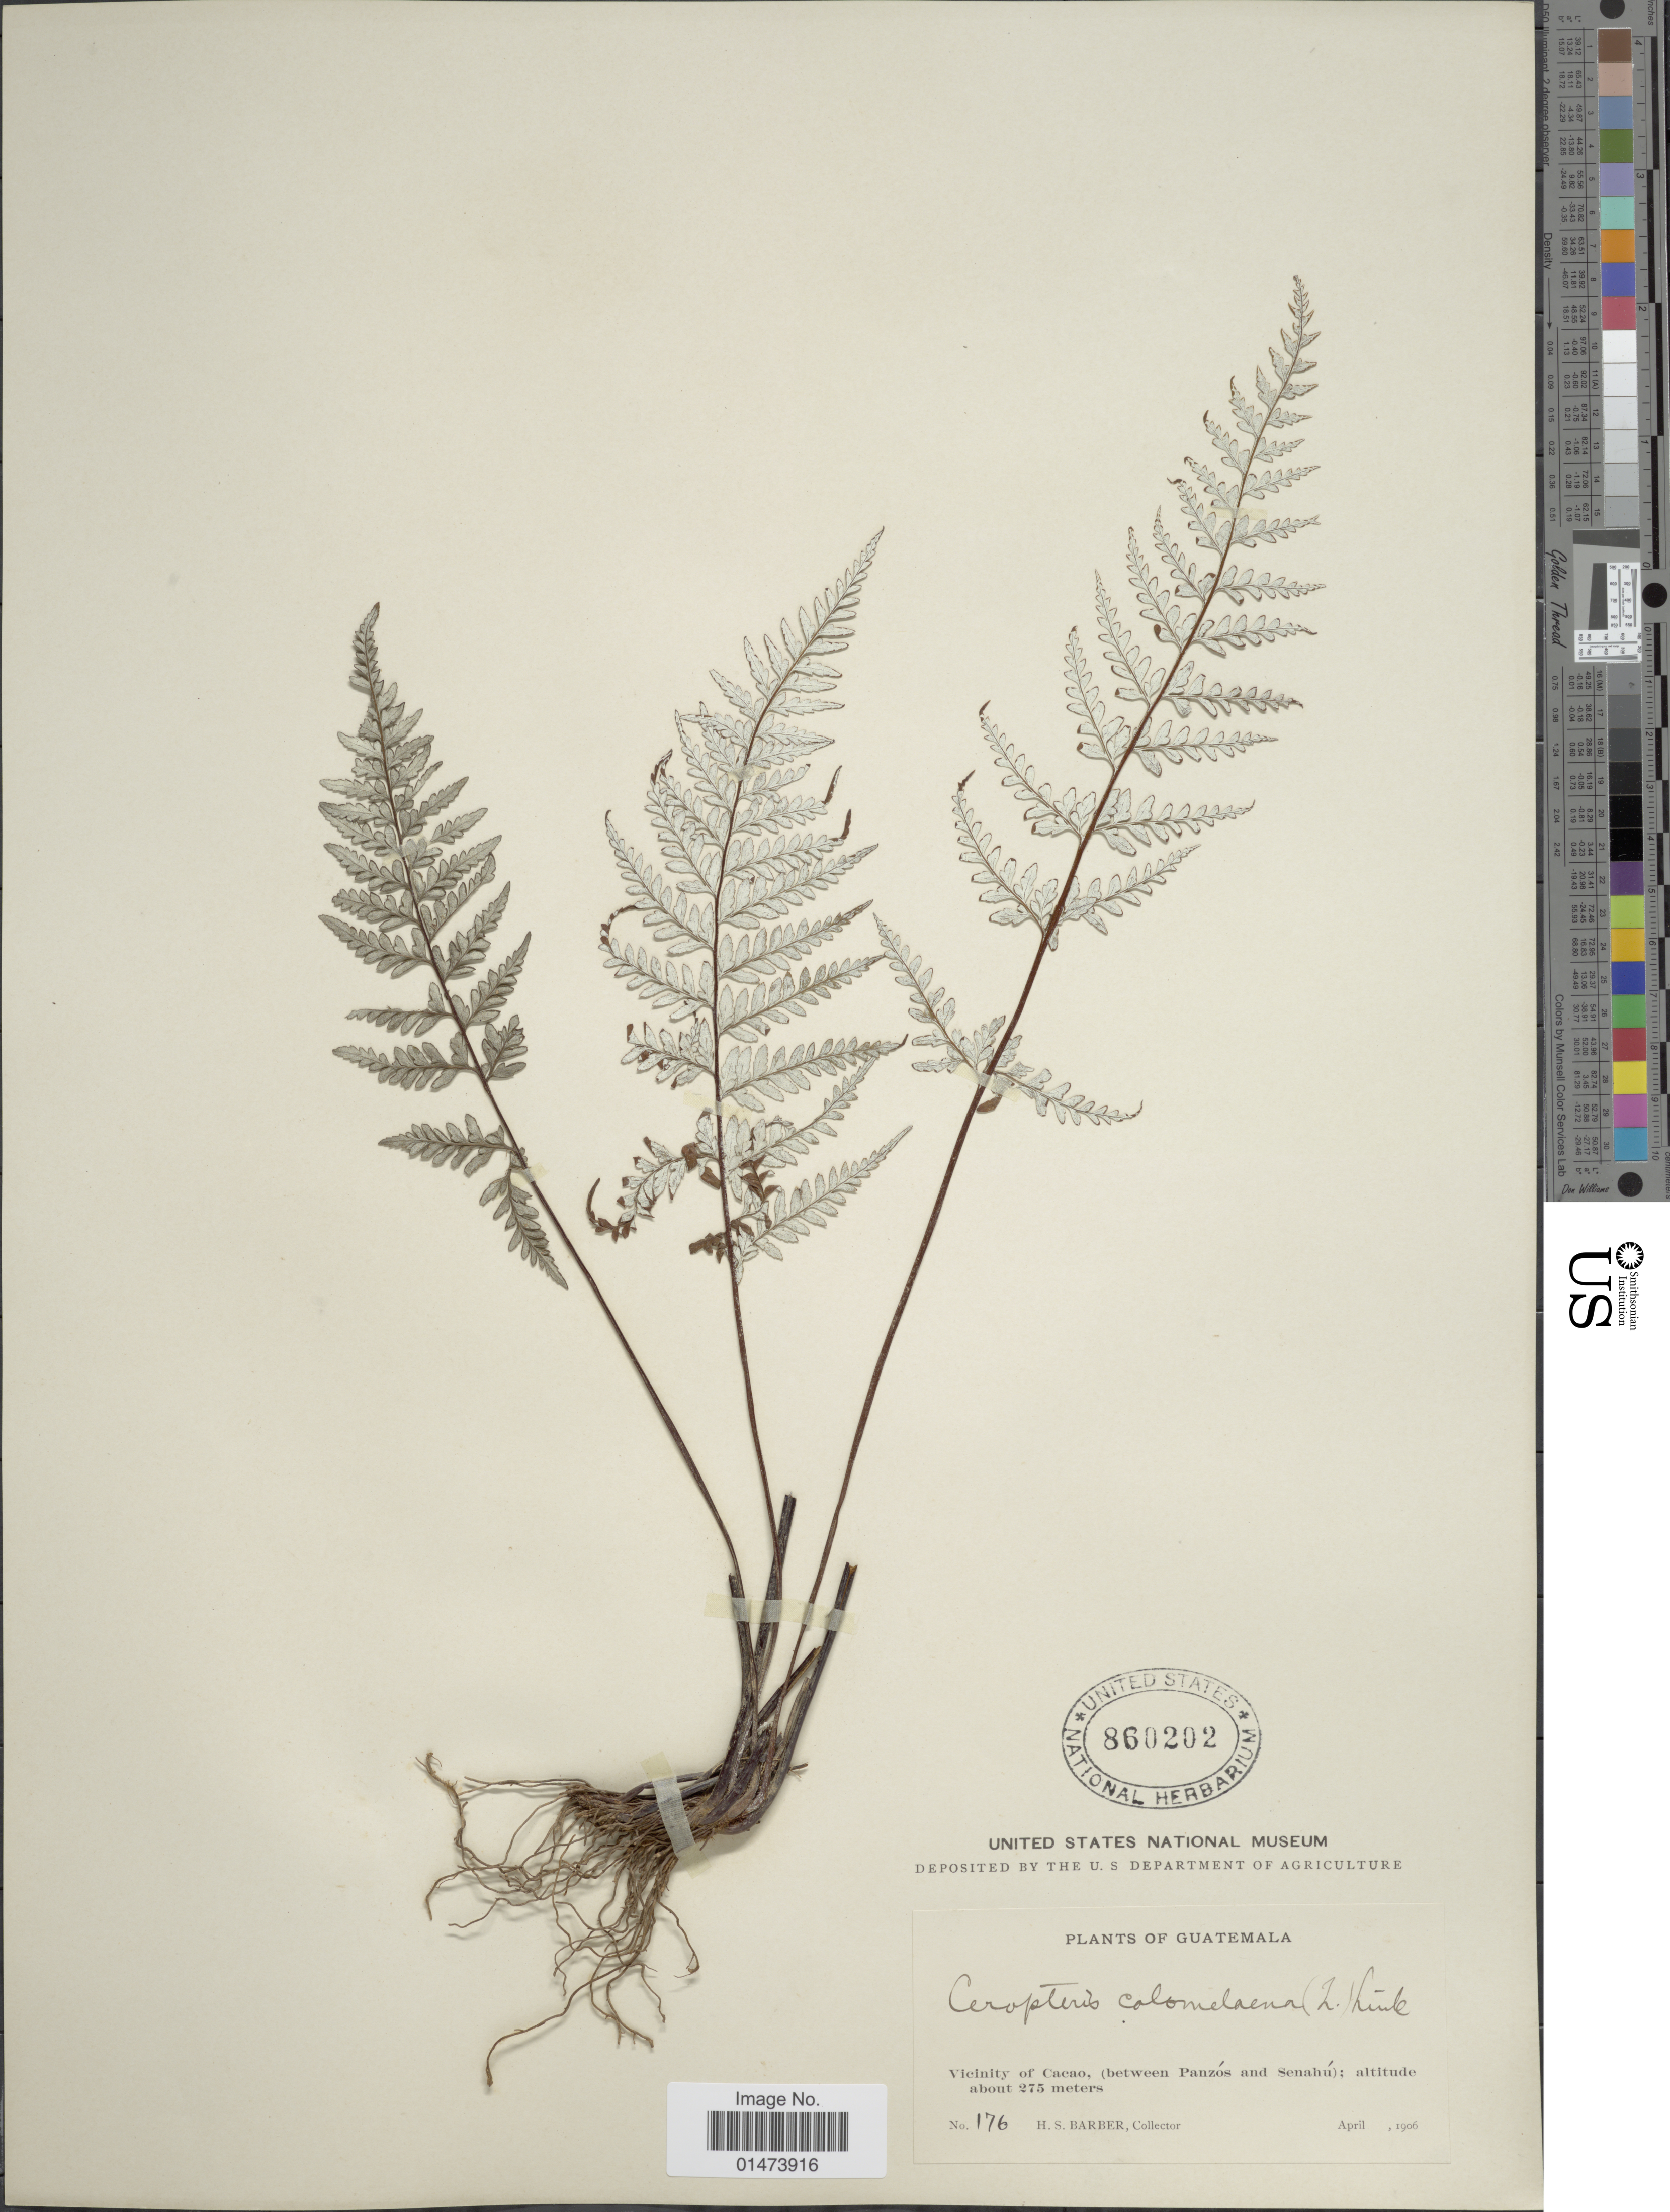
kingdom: Plantae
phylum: Tracheophyta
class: Polypodiopsida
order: Polypodiales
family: Pteridaceae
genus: Pityrogramma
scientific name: Pityrogramma calomelanos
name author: (L.) Link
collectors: H. Barber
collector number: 176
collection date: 1906-04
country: Guatemala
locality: Vicinity of Cacao, (between Panzos and Senahu)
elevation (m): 275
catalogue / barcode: US 860202